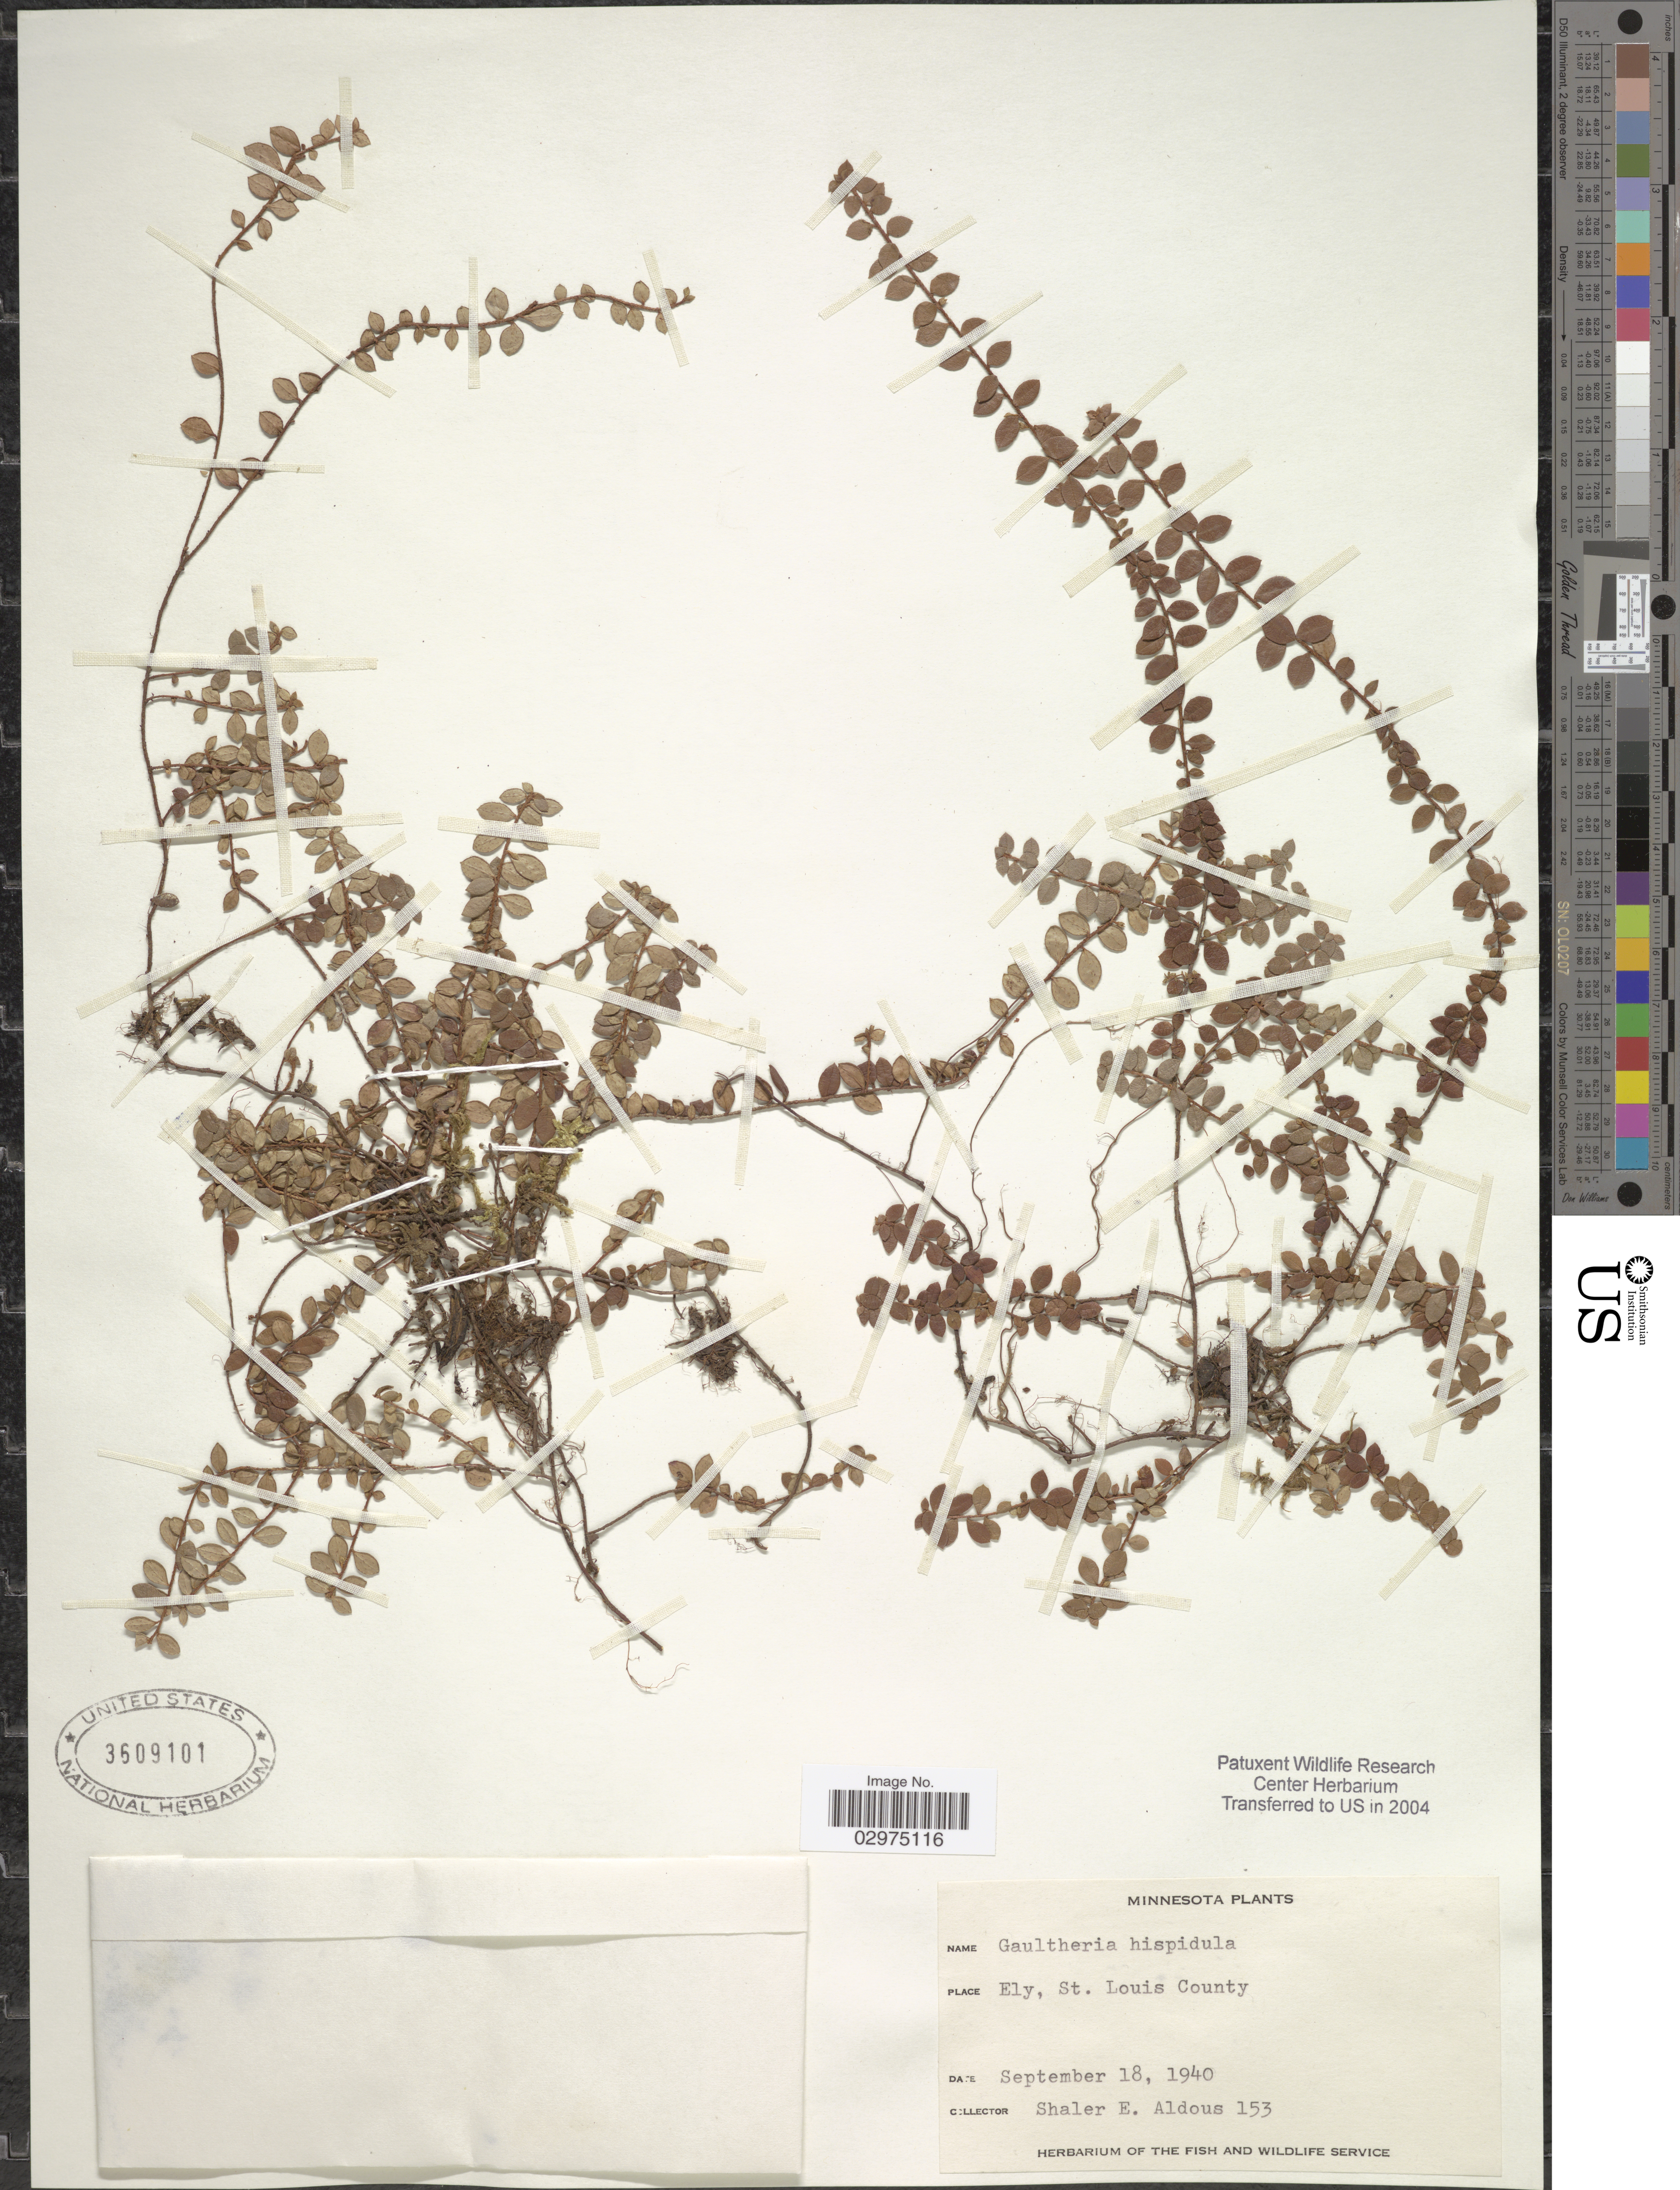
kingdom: Plantae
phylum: Tracheophyta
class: Magnoliopsida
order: Ericales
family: Ericaceae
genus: Gaultheria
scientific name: Gaultheria hispidula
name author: (L.) Muhl. ex Bigelow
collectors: S. Aldous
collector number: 153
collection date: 1940-09-18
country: United States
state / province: Minnesota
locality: Ely, St. Louis County.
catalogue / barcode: US 3609101